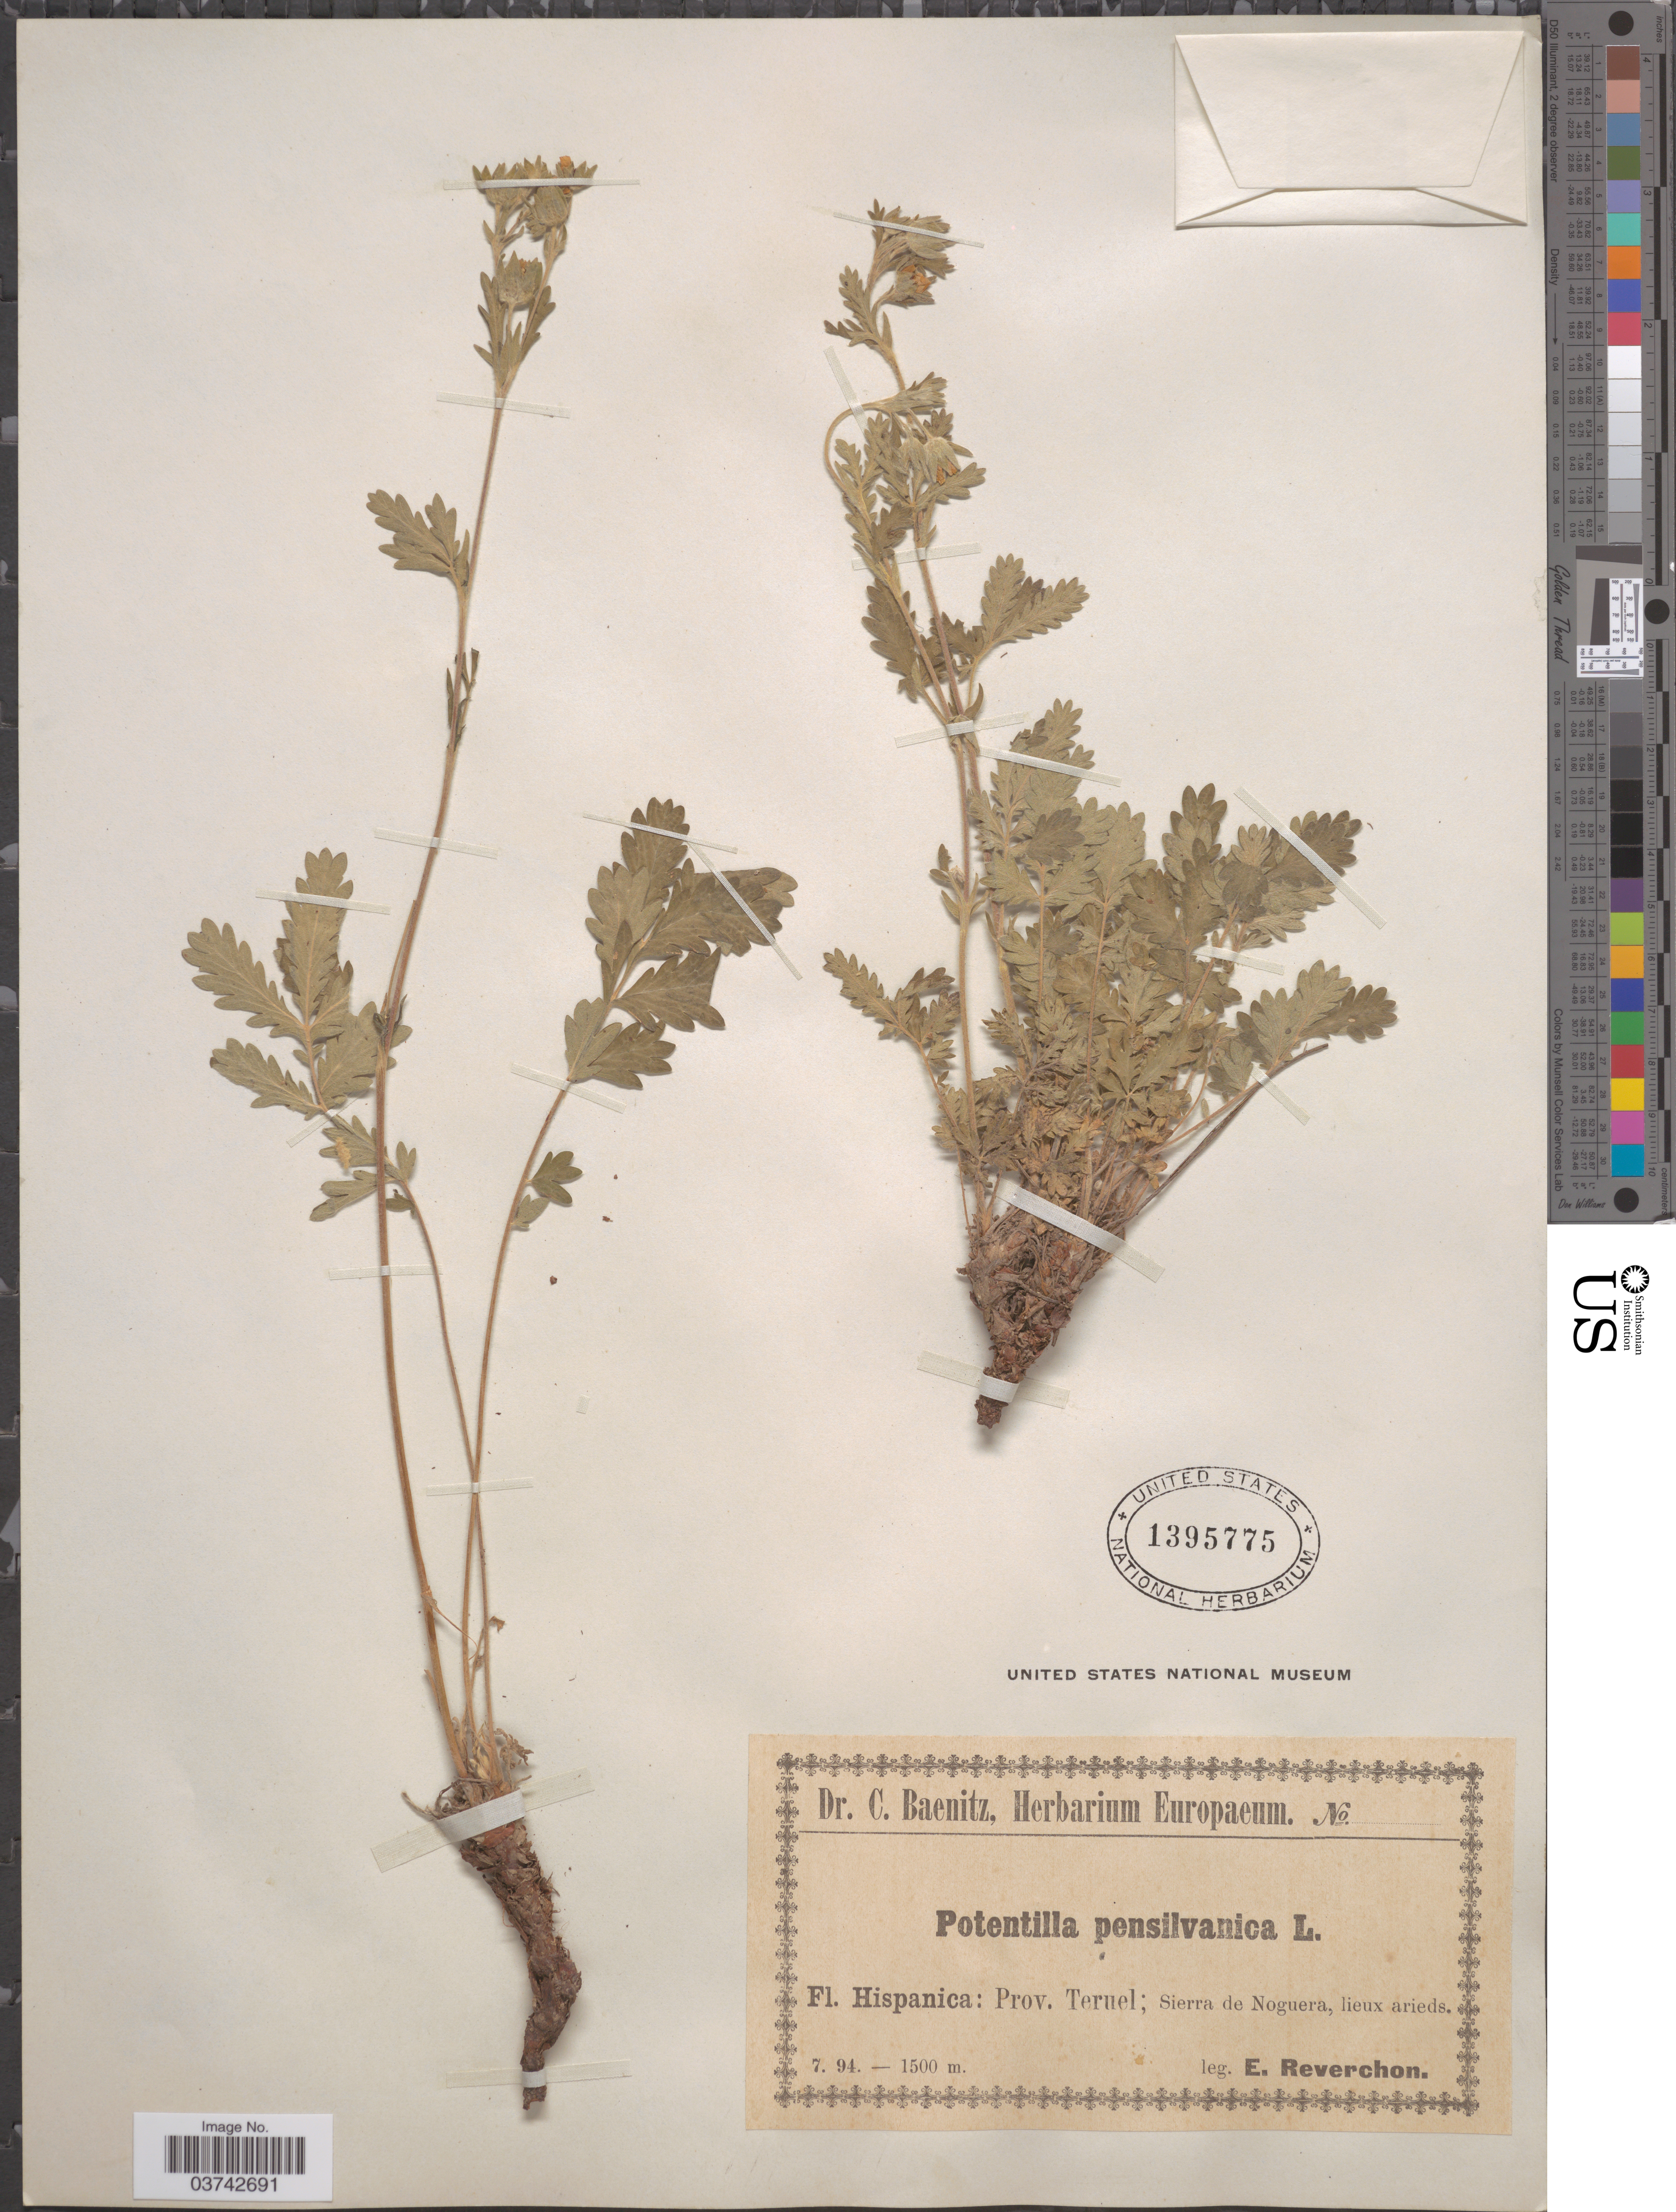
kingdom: Plantae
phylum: Tracheophyta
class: Magnoliopsida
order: Rosales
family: Rosaceae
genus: Potentilla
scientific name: Potentilla pensylvanica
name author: L.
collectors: E. Reverchon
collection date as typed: Transcribed d/m/y: /7/94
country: Spain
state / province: Aragón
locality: Hispanica: Prov. Teruel; Sierra de Noguera, lieux arieds.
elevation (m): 1500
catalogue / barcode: US 1395775